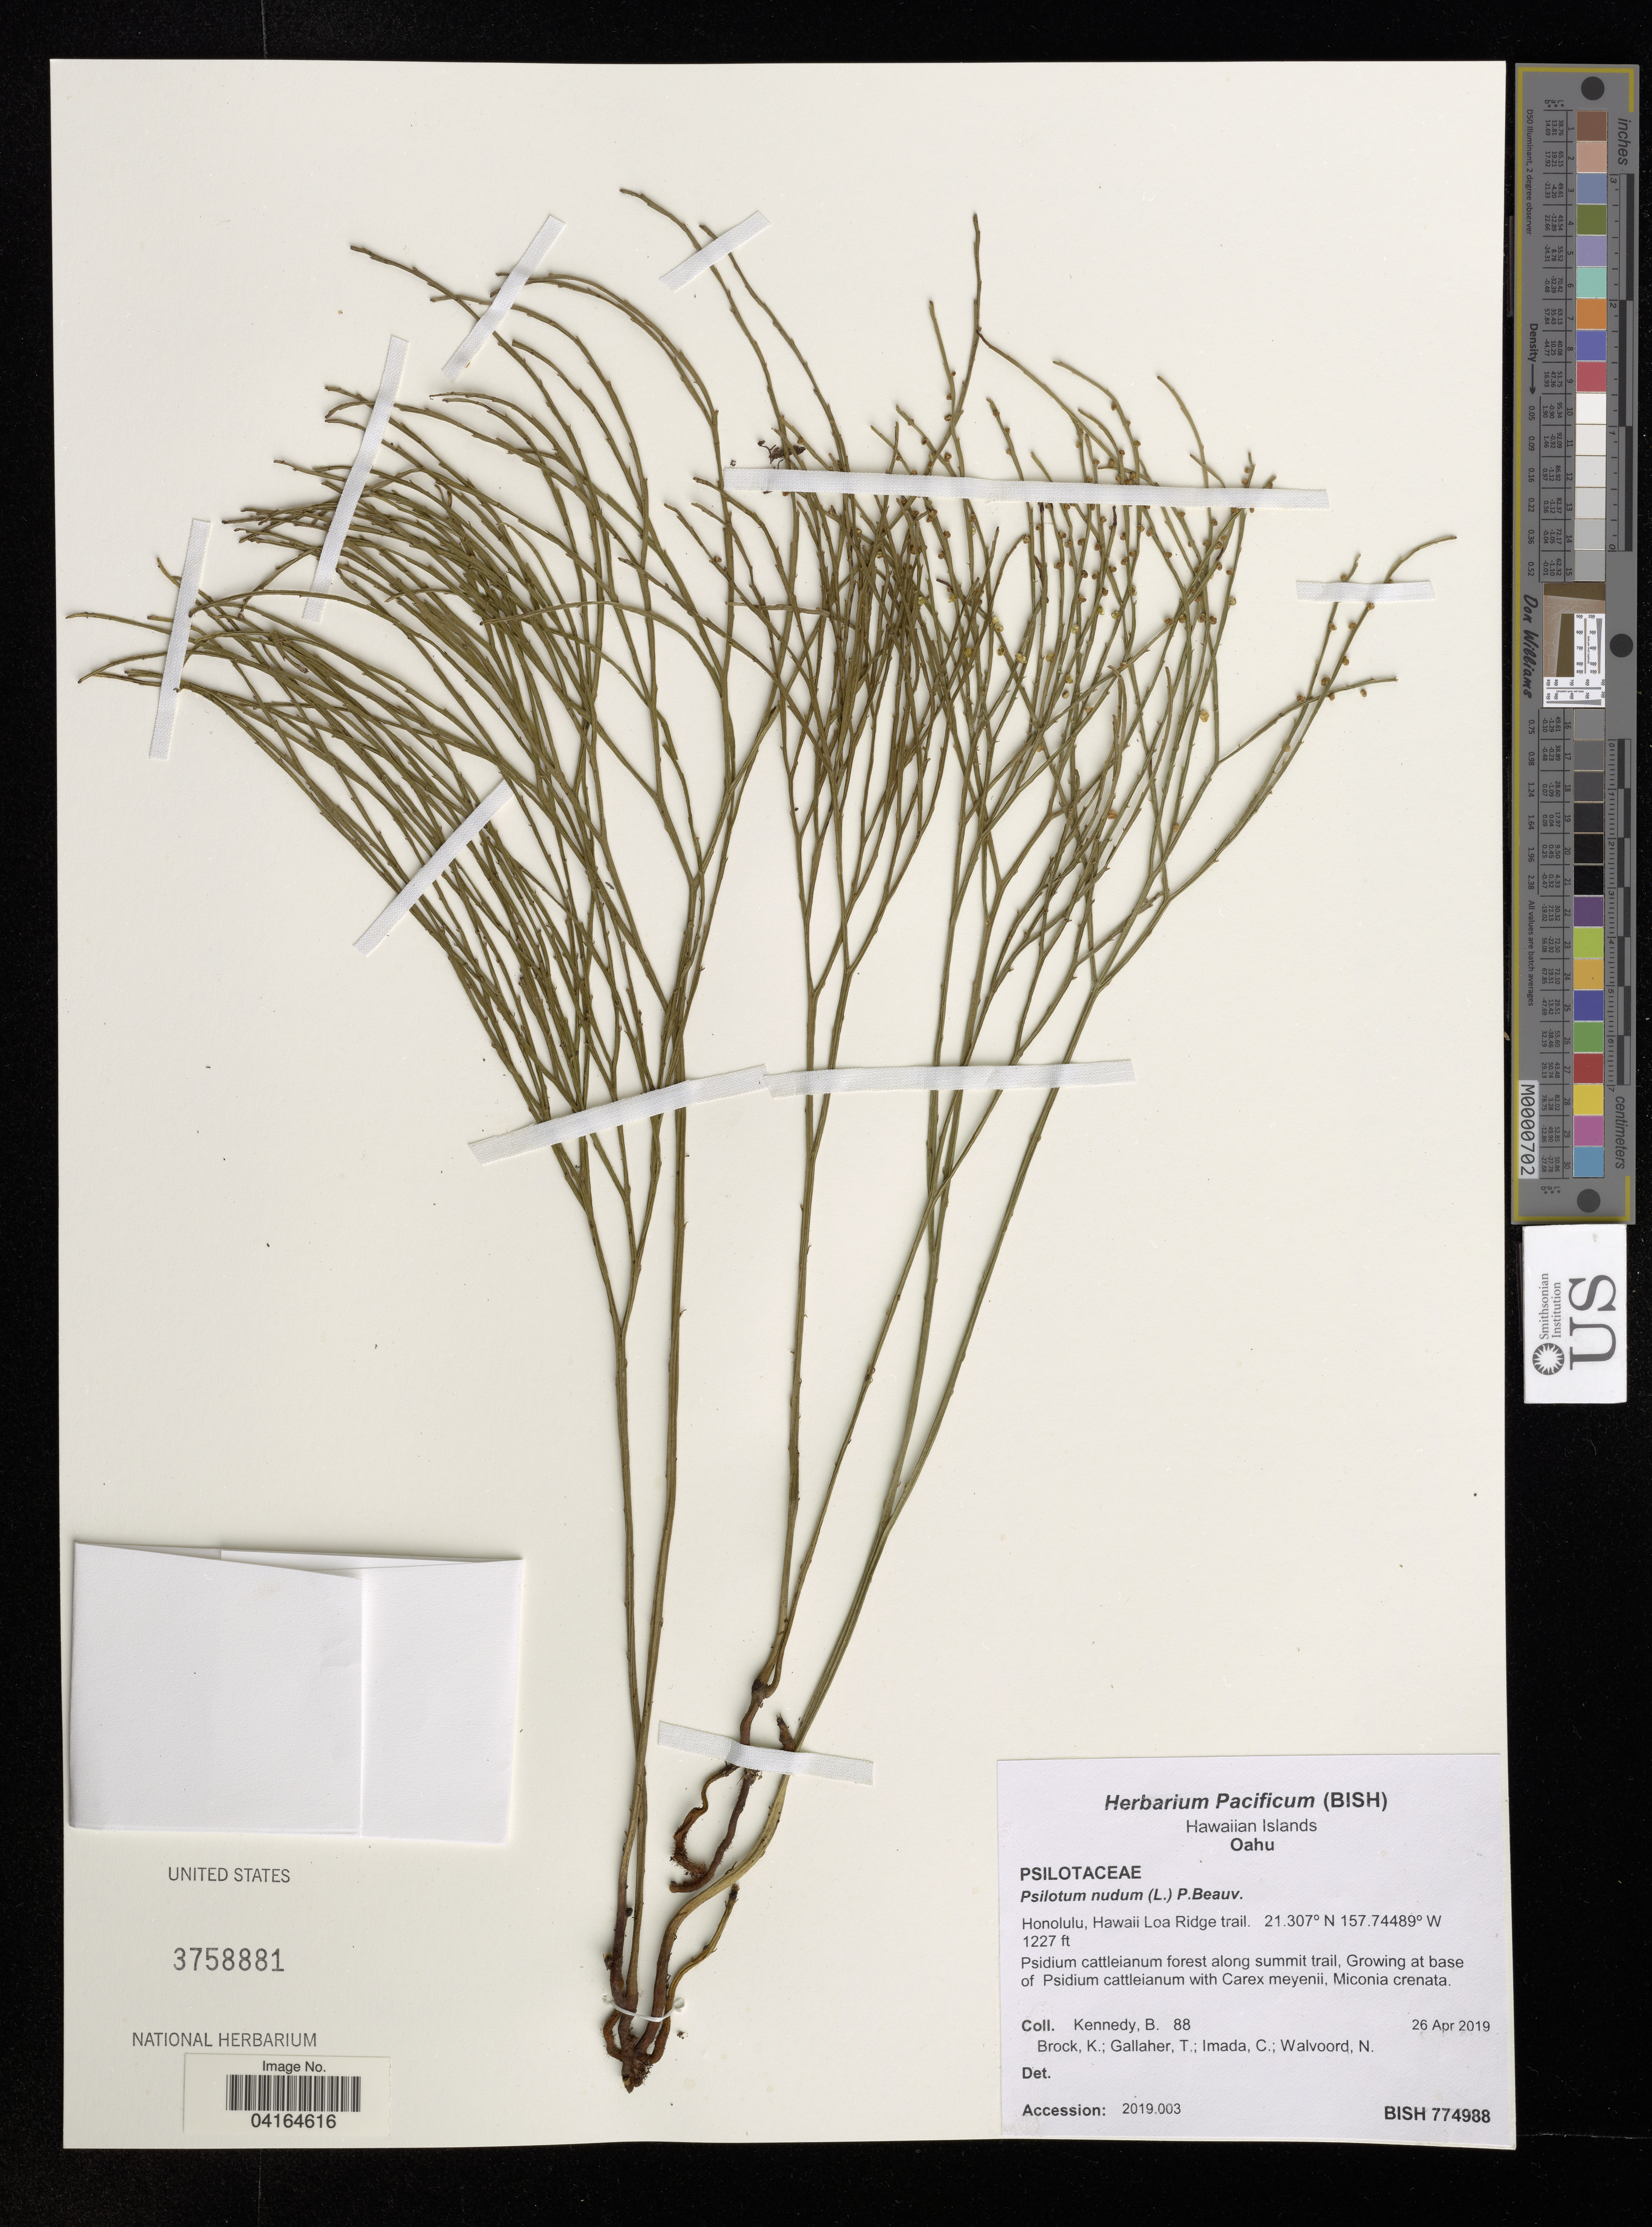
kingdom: Plantae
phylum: Tracheophyta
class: Polypodiopsida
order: Psilotales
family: Psilotaceae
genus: Psilotum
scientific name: Psilotum nudum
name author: (L.) P. Beauv.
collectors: B. Kennedy, K. Brock, T. Gallaher, C. Imada & N. Walvoord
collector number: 88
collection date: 2019-04-26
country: United States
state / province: Hawaii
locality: Hawaiian Islands. Oahu. Honolulu, Hawaii Loa Ridge trail.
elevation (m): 374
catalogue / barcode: US 3758881